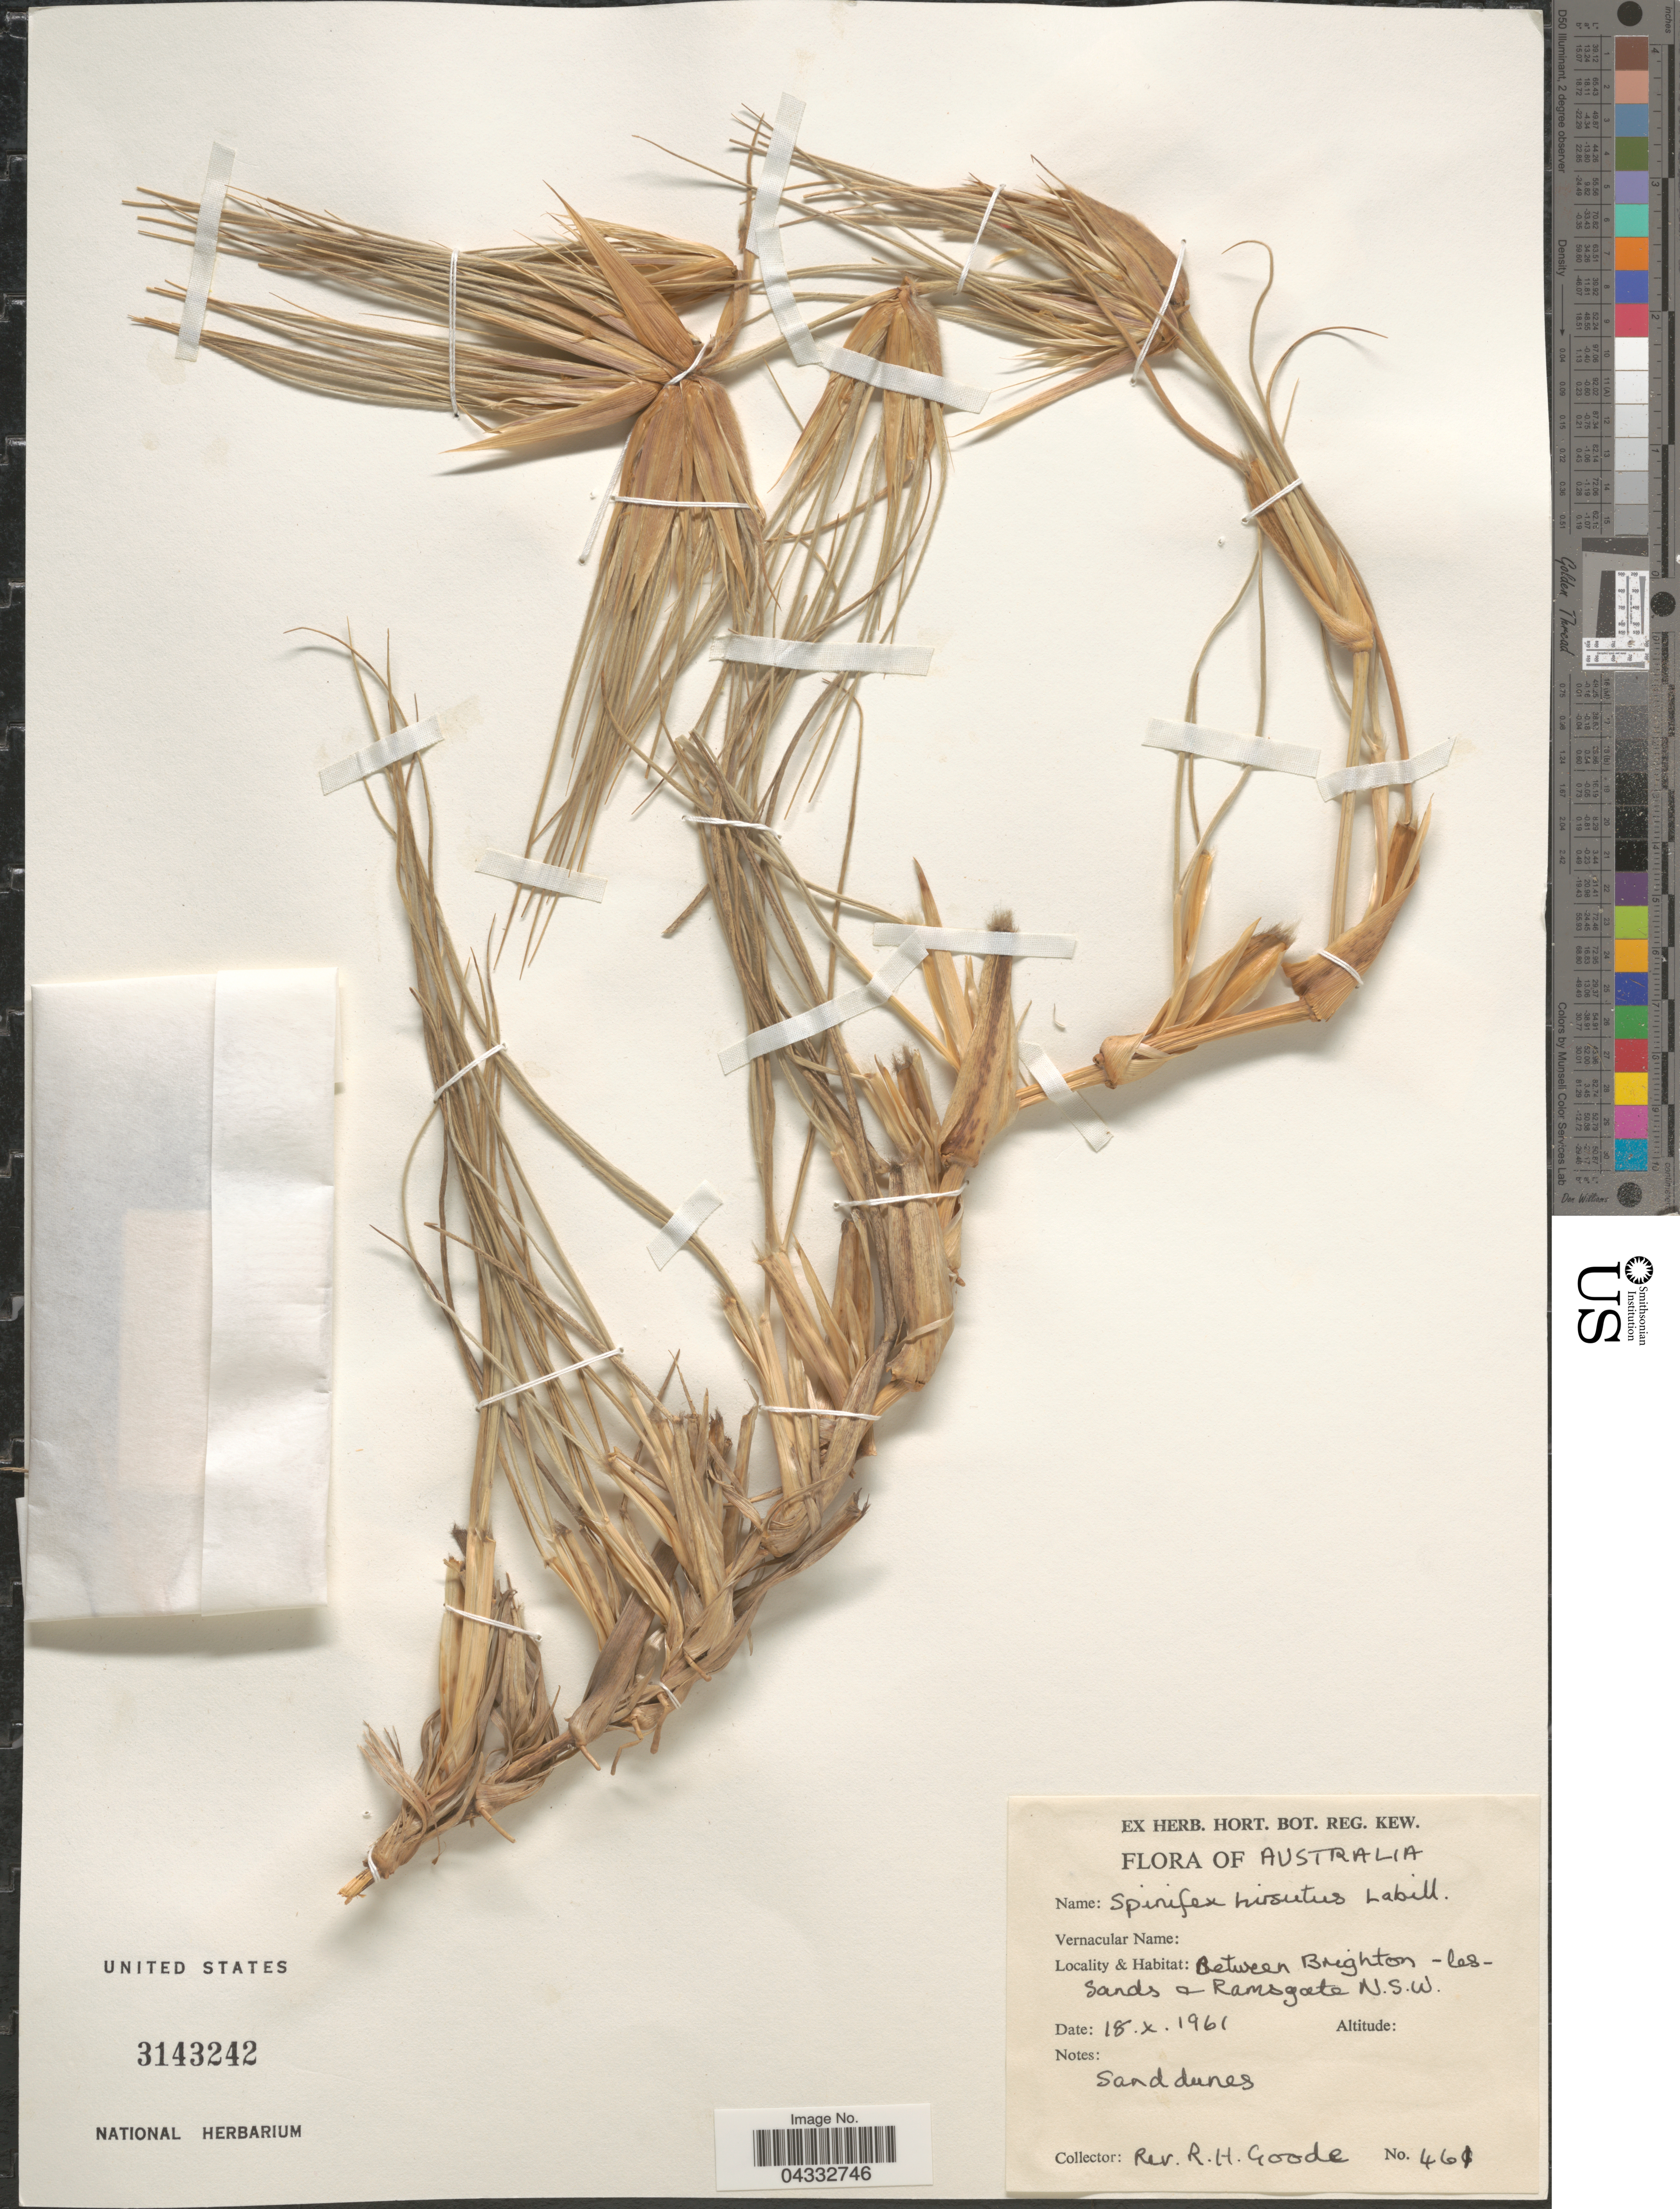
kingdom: Plantae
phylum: Tracheophyta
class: Liliopsida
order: Poales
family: Poaceae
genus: Spinifex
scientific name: Spinifex hirsutus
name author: Labill.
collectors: R. Goode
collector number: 461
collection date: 1961-10-18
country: Australia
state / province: New South Wales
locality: Between Brighton-les-sands & Ramsgate.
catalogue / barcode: US 3143242